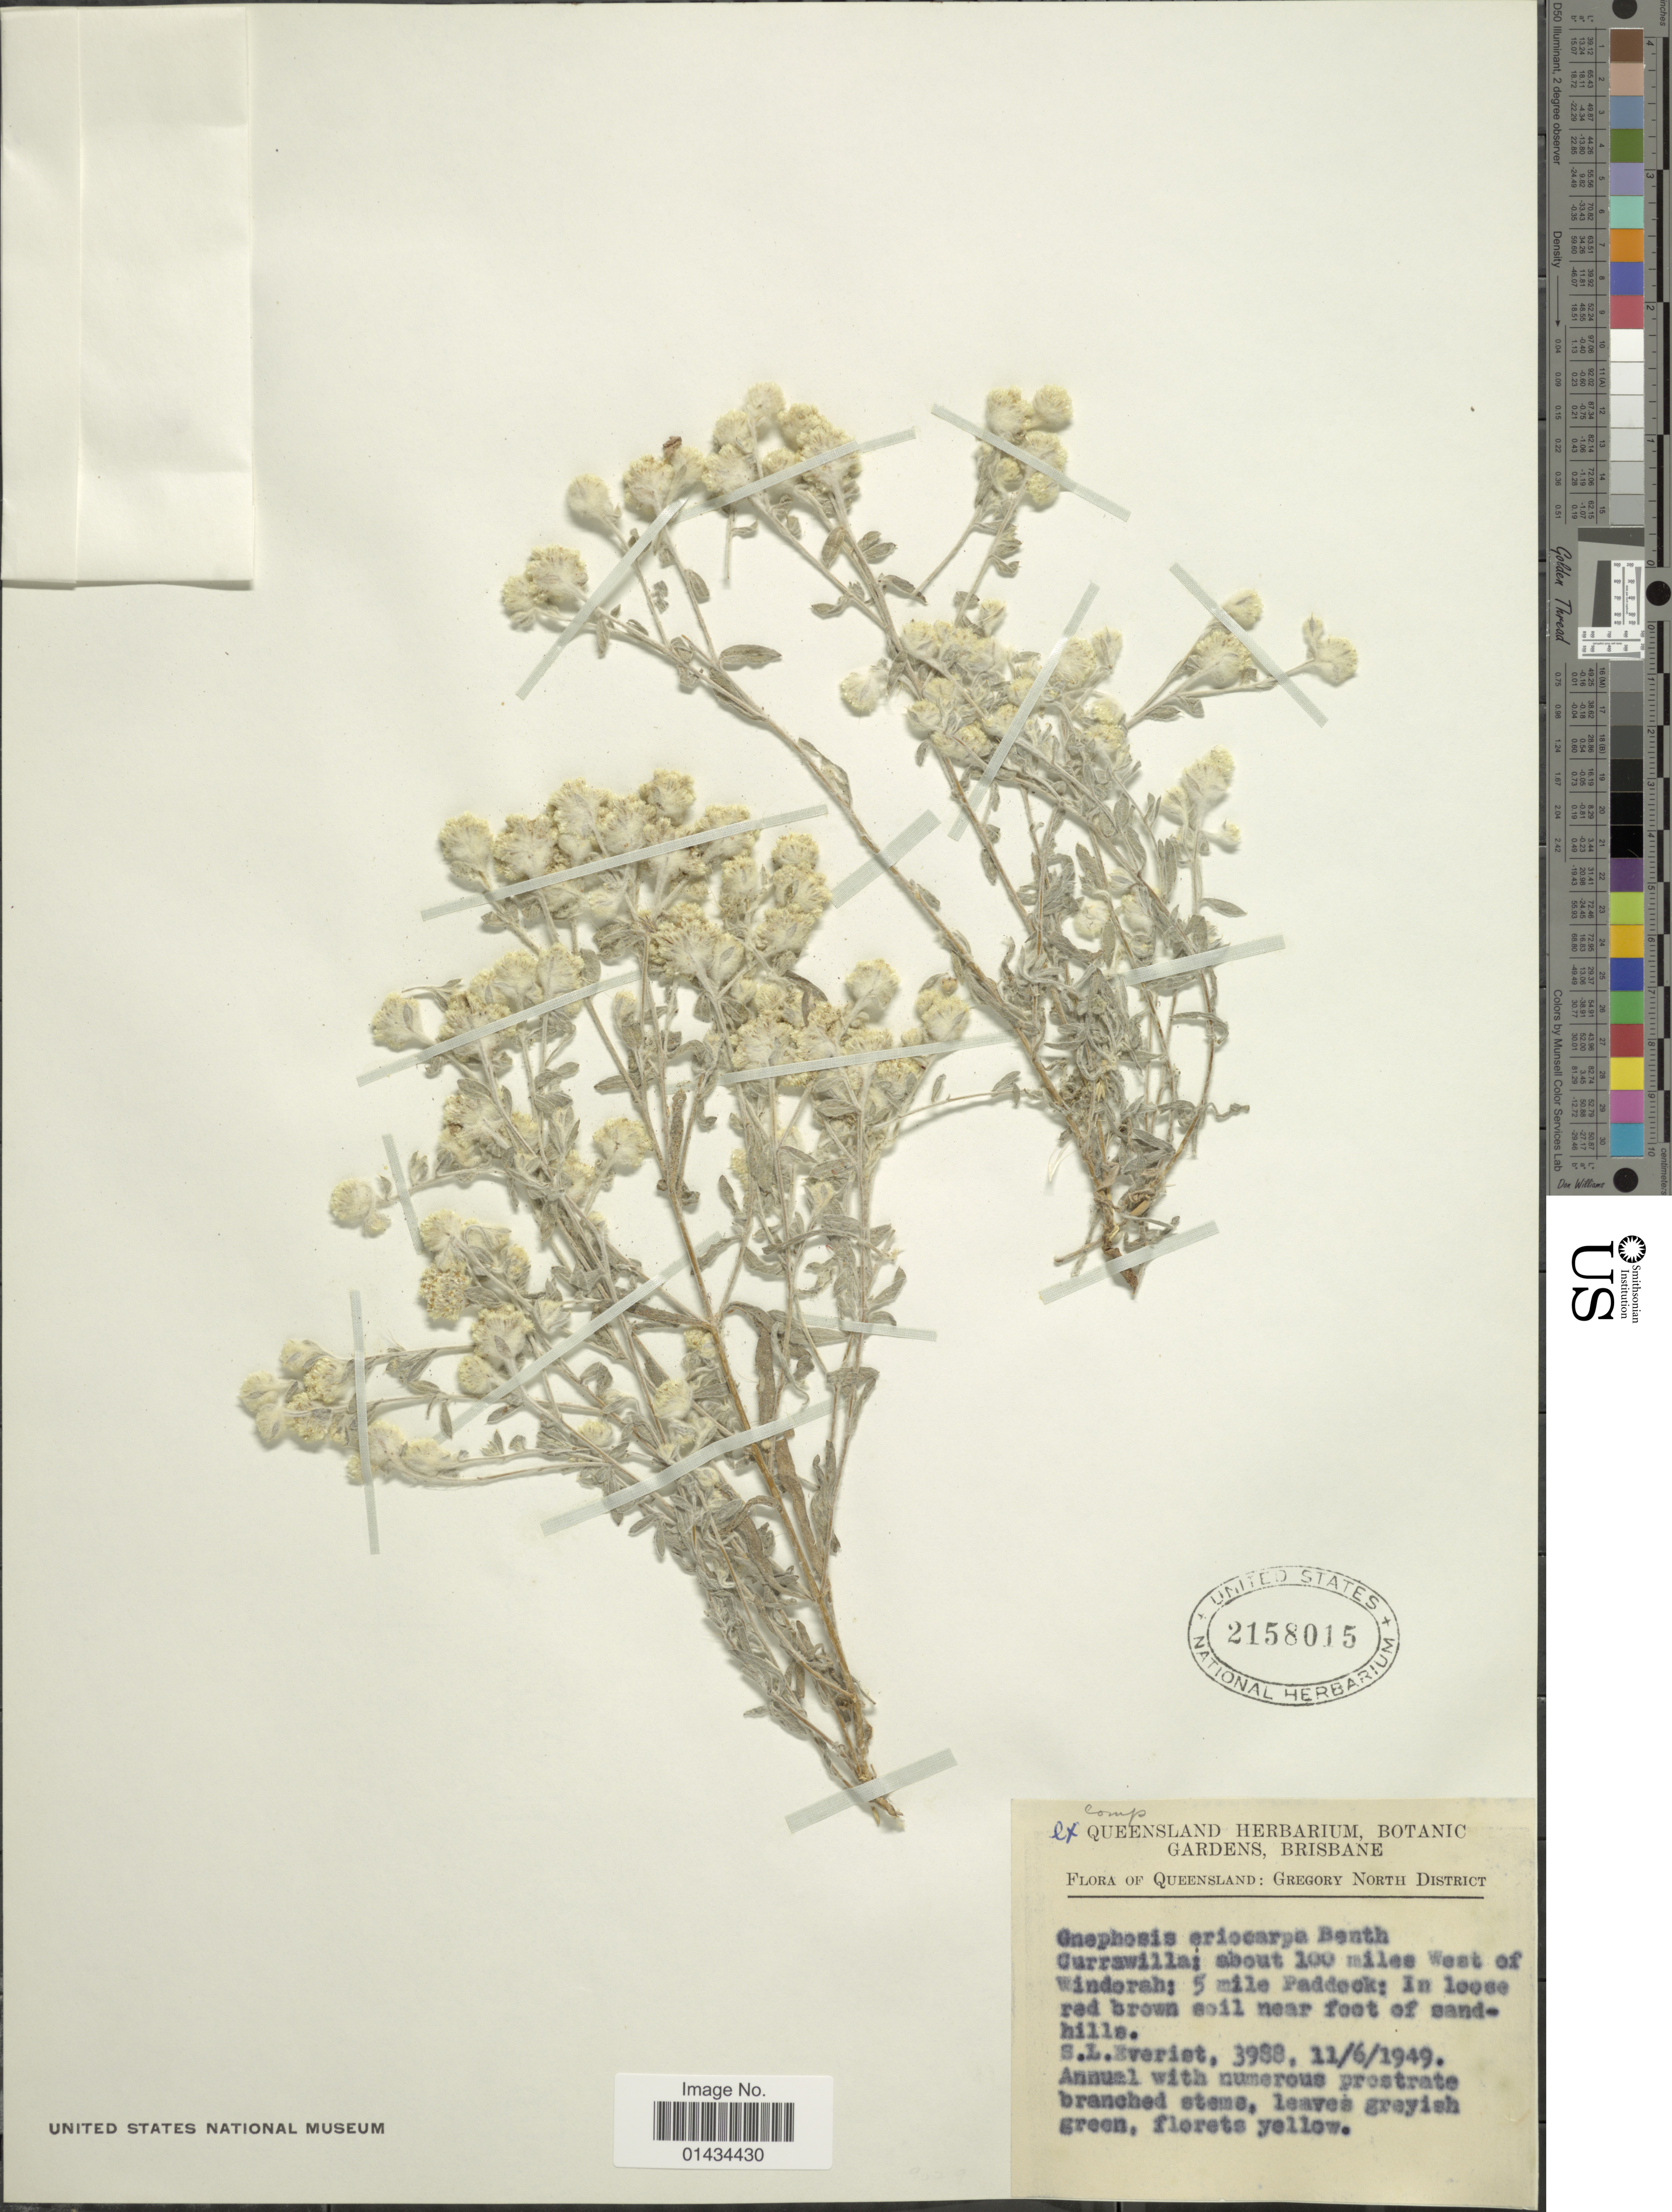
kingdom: Plantae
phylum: Tracheophyta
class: Magnoliopsida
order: Asterales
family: Asteraceae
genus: Gnephosis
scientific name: Gnephosis eriocarpa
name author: (F. Muell.) Benth.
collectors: S. Everist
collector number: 3988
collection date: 1949-06-11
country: Australia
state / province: Queensland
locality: Gregory North District, Gurrawilla: about 100 miles West of Windorah; 5 mile Paddock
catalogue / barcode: US 2158015